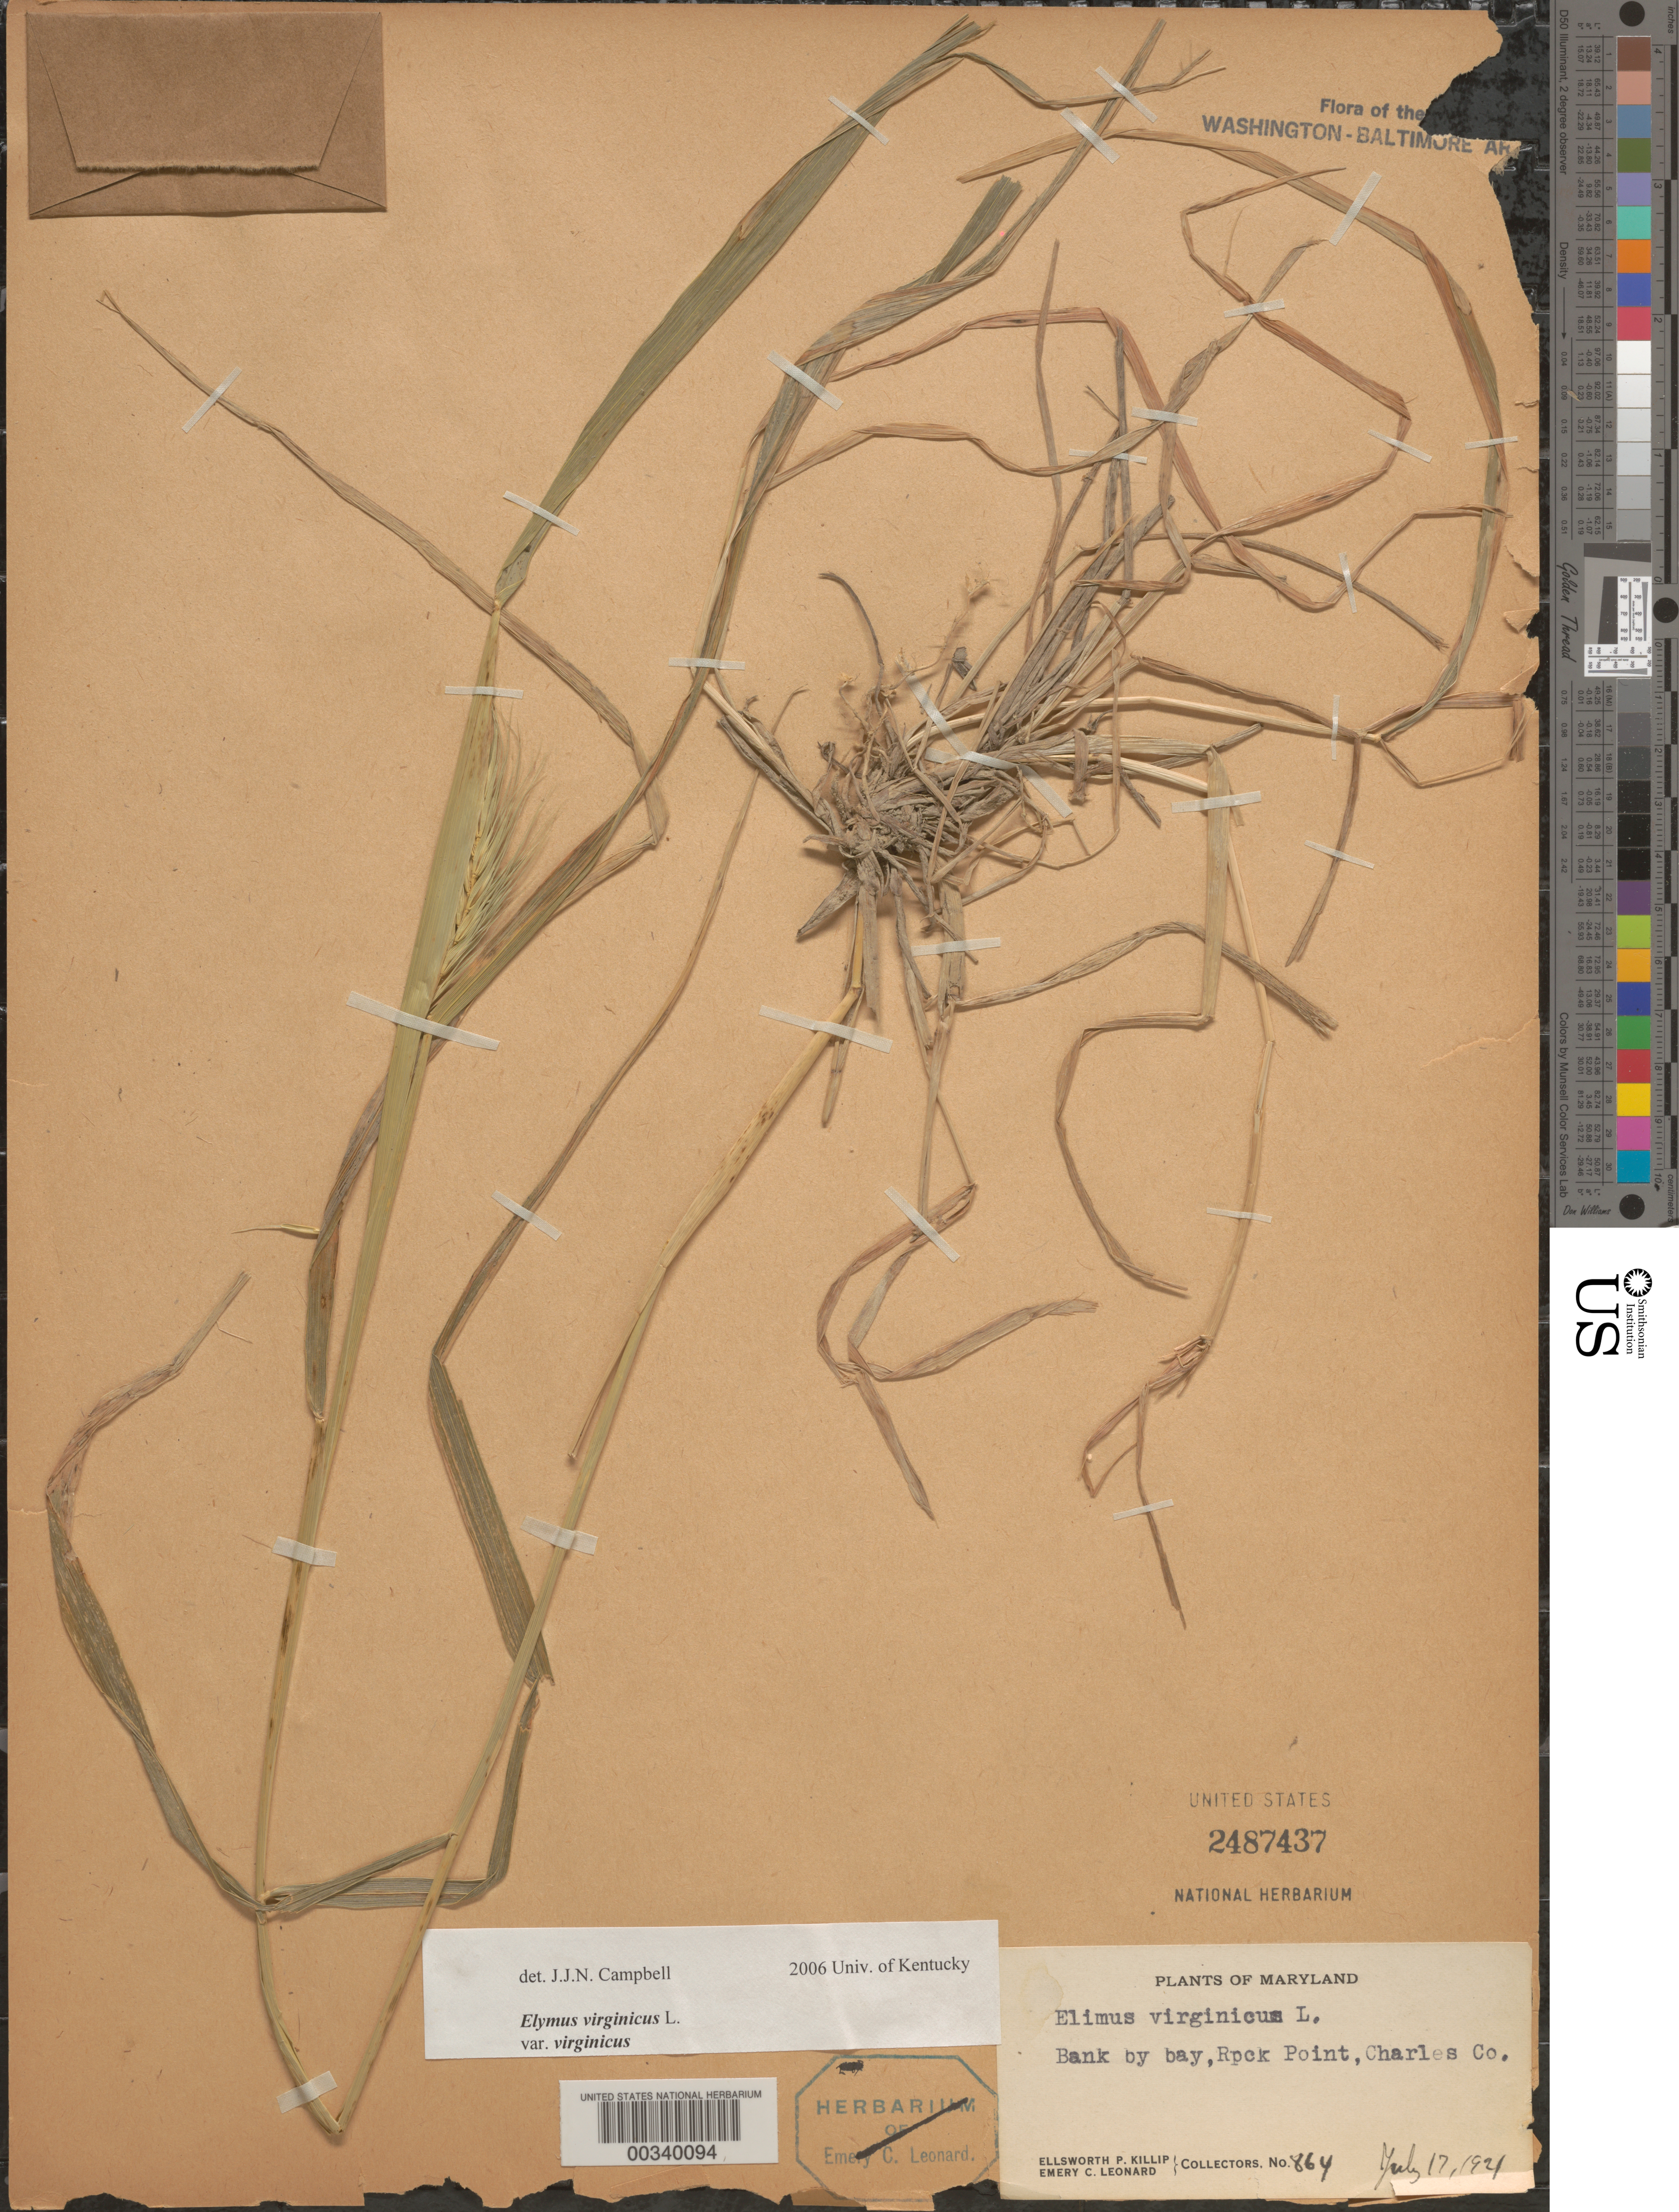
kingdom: Plantae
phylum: Tracheophyta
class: Liliopsida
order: Poales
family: Poaceae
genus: Elymus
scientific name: Elymus virginicus var. virginicus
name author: L.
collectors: E. P. Killip & E. C. Leonard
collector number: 864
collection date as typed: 17 Jul 1921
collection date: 1921-07-17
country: United States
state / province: Maryland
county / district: Charles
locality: Rock Point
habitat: Bank of bay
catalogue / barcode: US 2487437